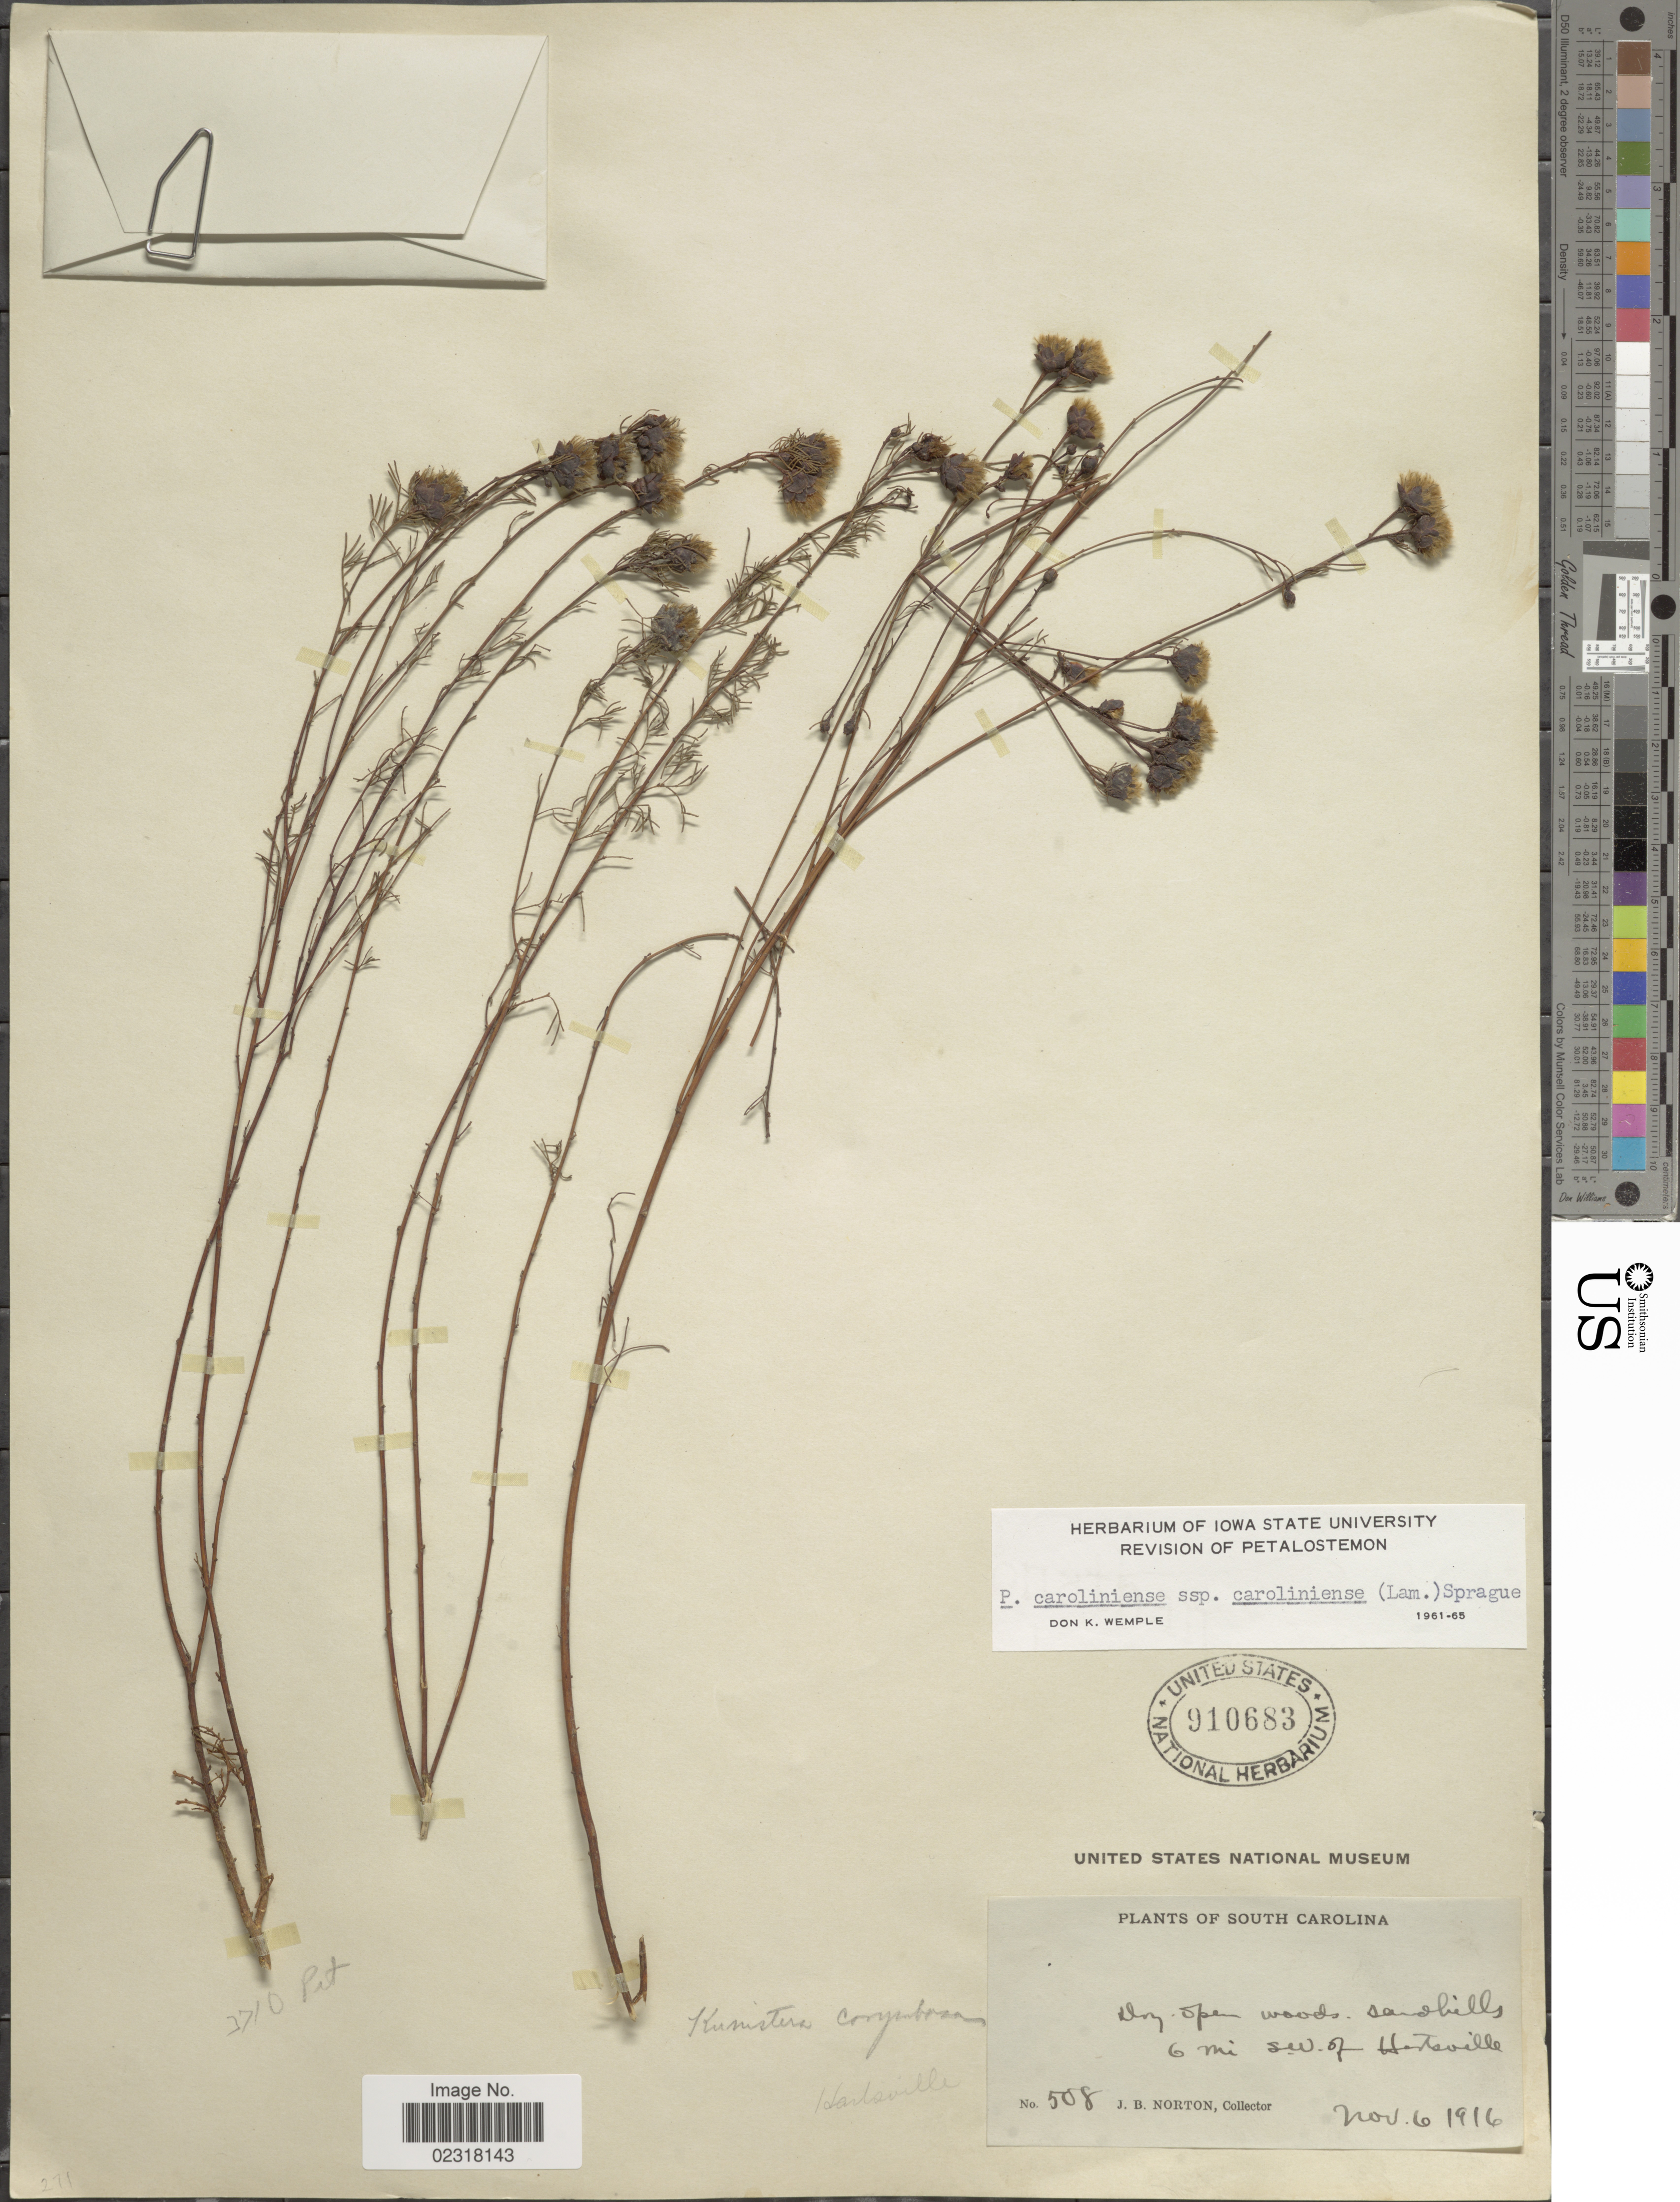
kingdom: Plantae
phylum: Tracheophyta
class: Magnoliopsida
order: Fabales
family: Fabaceae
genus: Dalea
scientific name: Dalea pinnata var. pinnata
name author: (J.F. Gmel.) Barneby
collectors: J. B. Norton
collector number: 508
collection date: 1916-11-06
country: United States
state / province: South Carolina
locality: Sandhills, 6 mi SW of Hartsville.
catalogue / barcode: US 910683